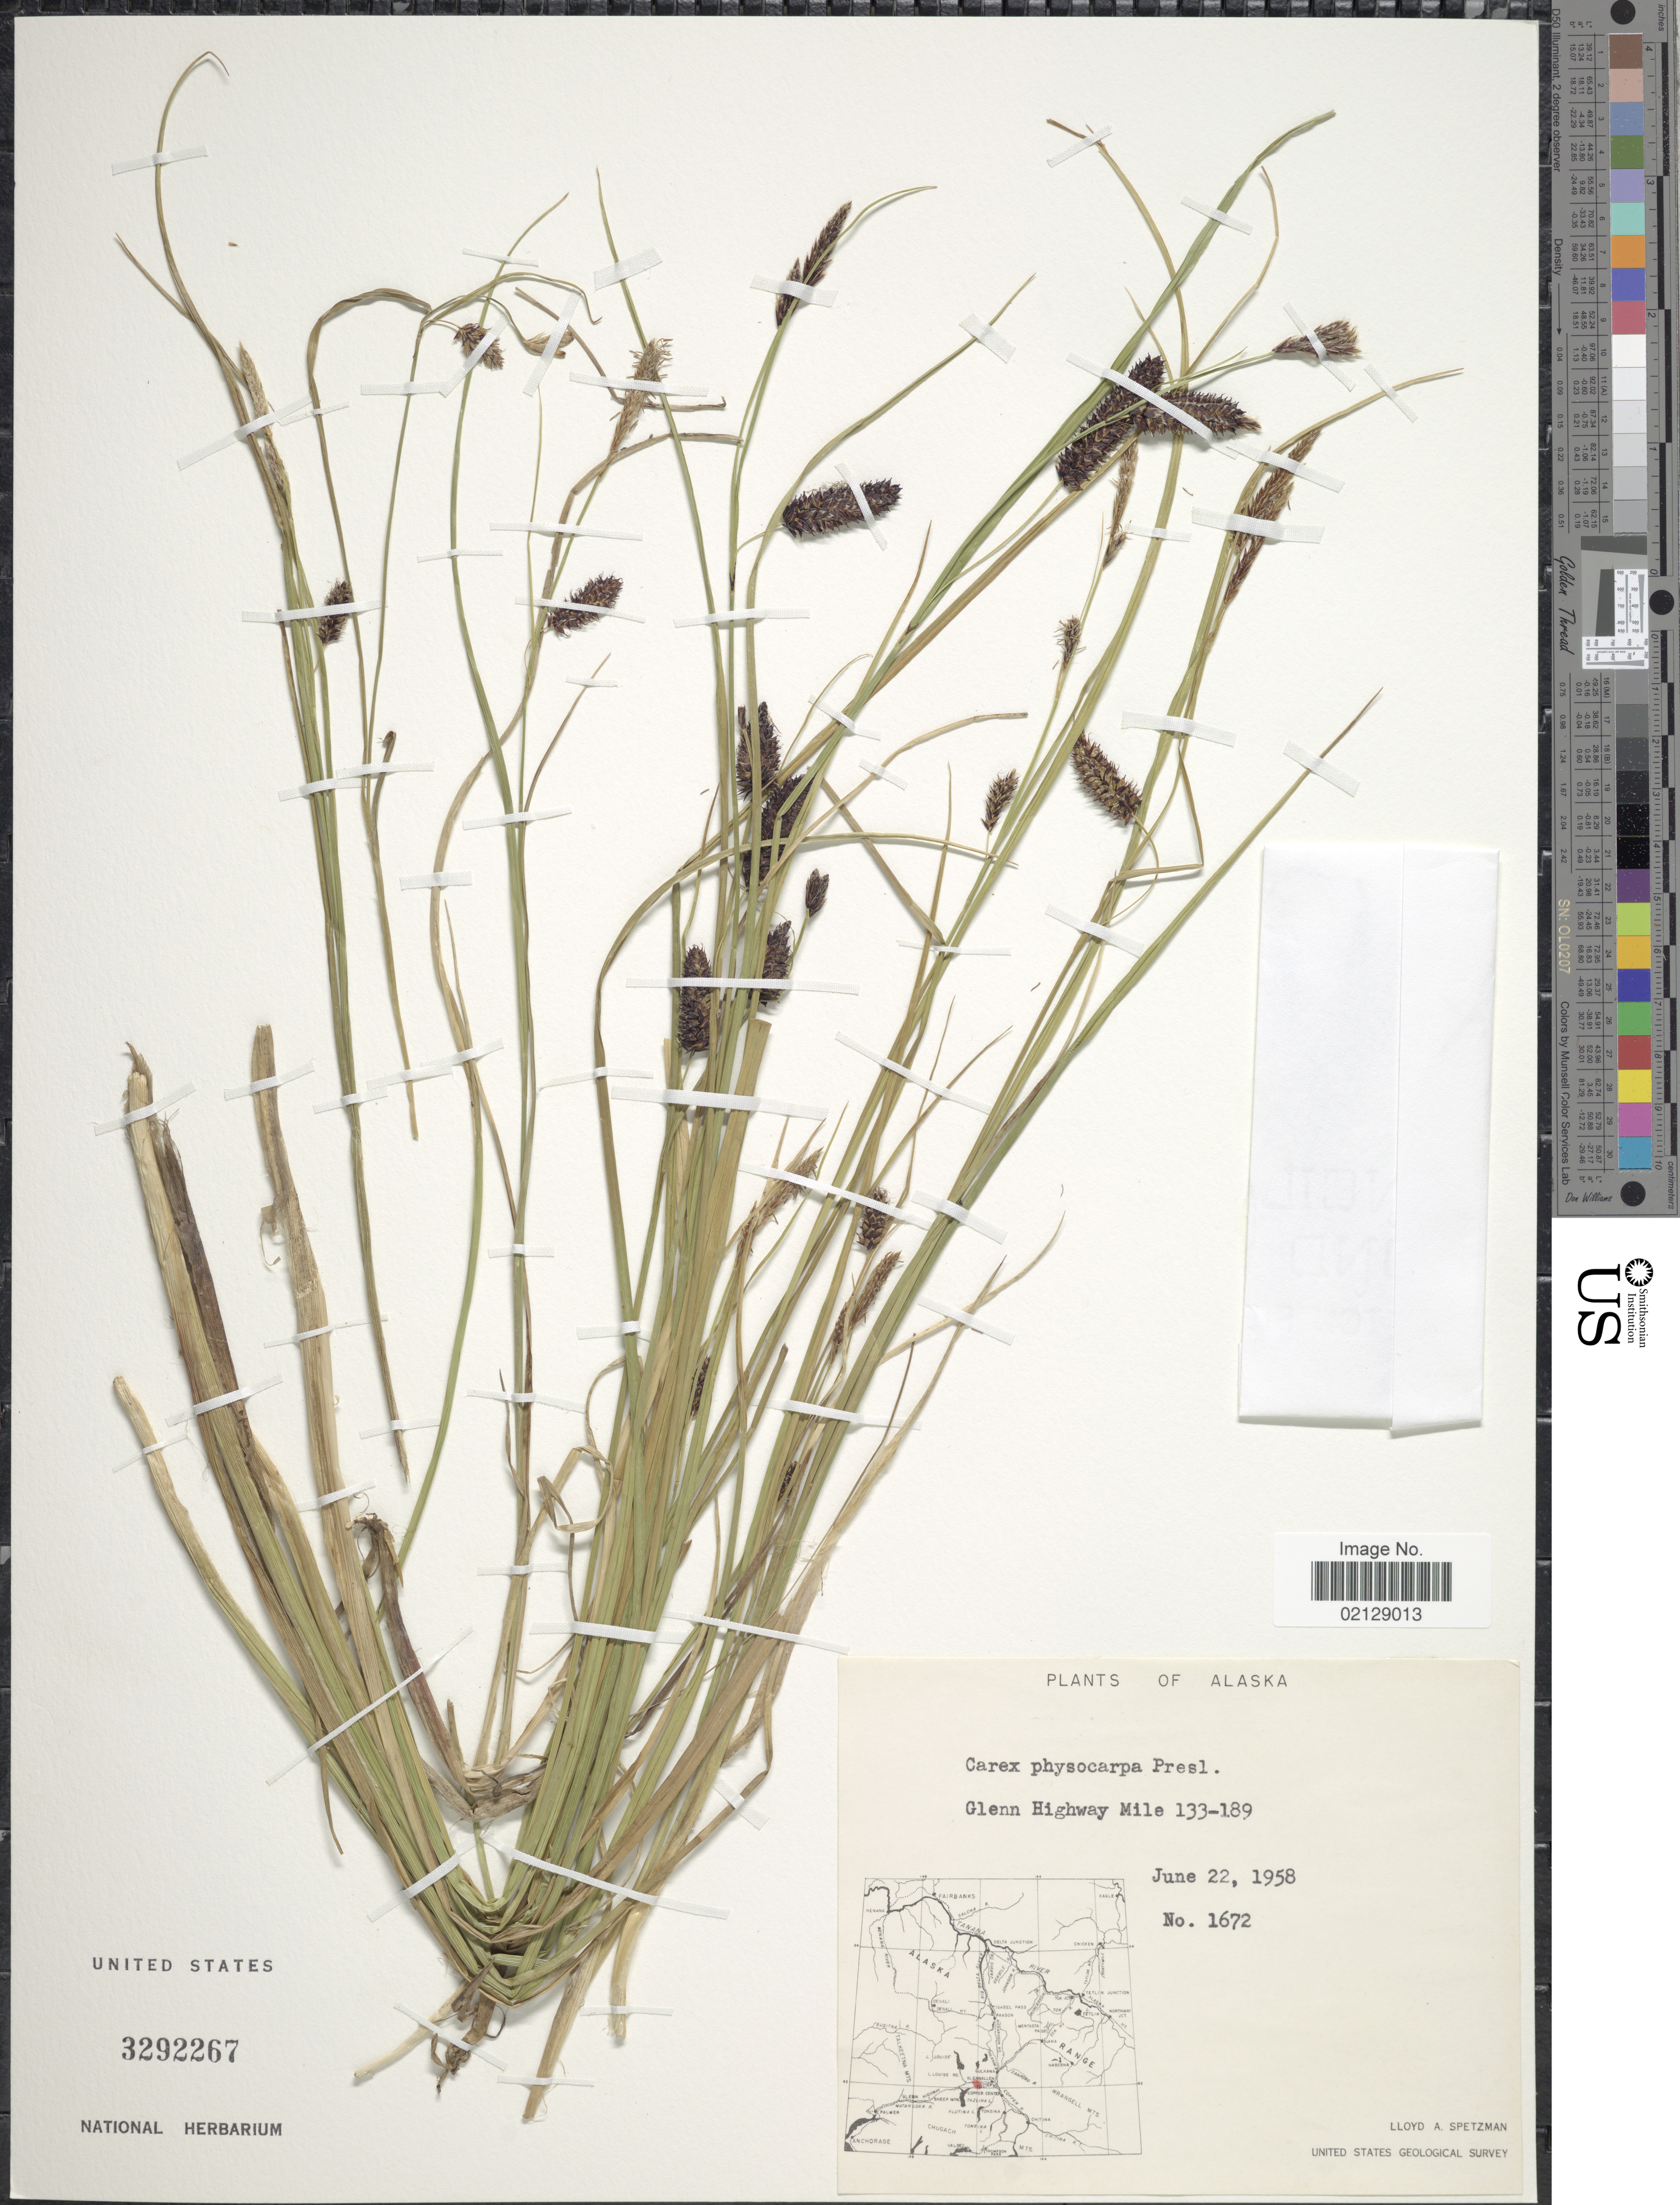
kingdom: Plantae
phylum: Tracheophyta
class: Liliopsida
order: Poales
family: Cyperaceae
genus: Carex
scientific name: Carex saxatilis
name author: L.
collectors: L. Spetzman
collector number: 1672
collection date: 1958-06-22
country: United States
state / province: Alaska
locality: Glenn Highway Mile 133-189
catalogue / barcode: US 3292267